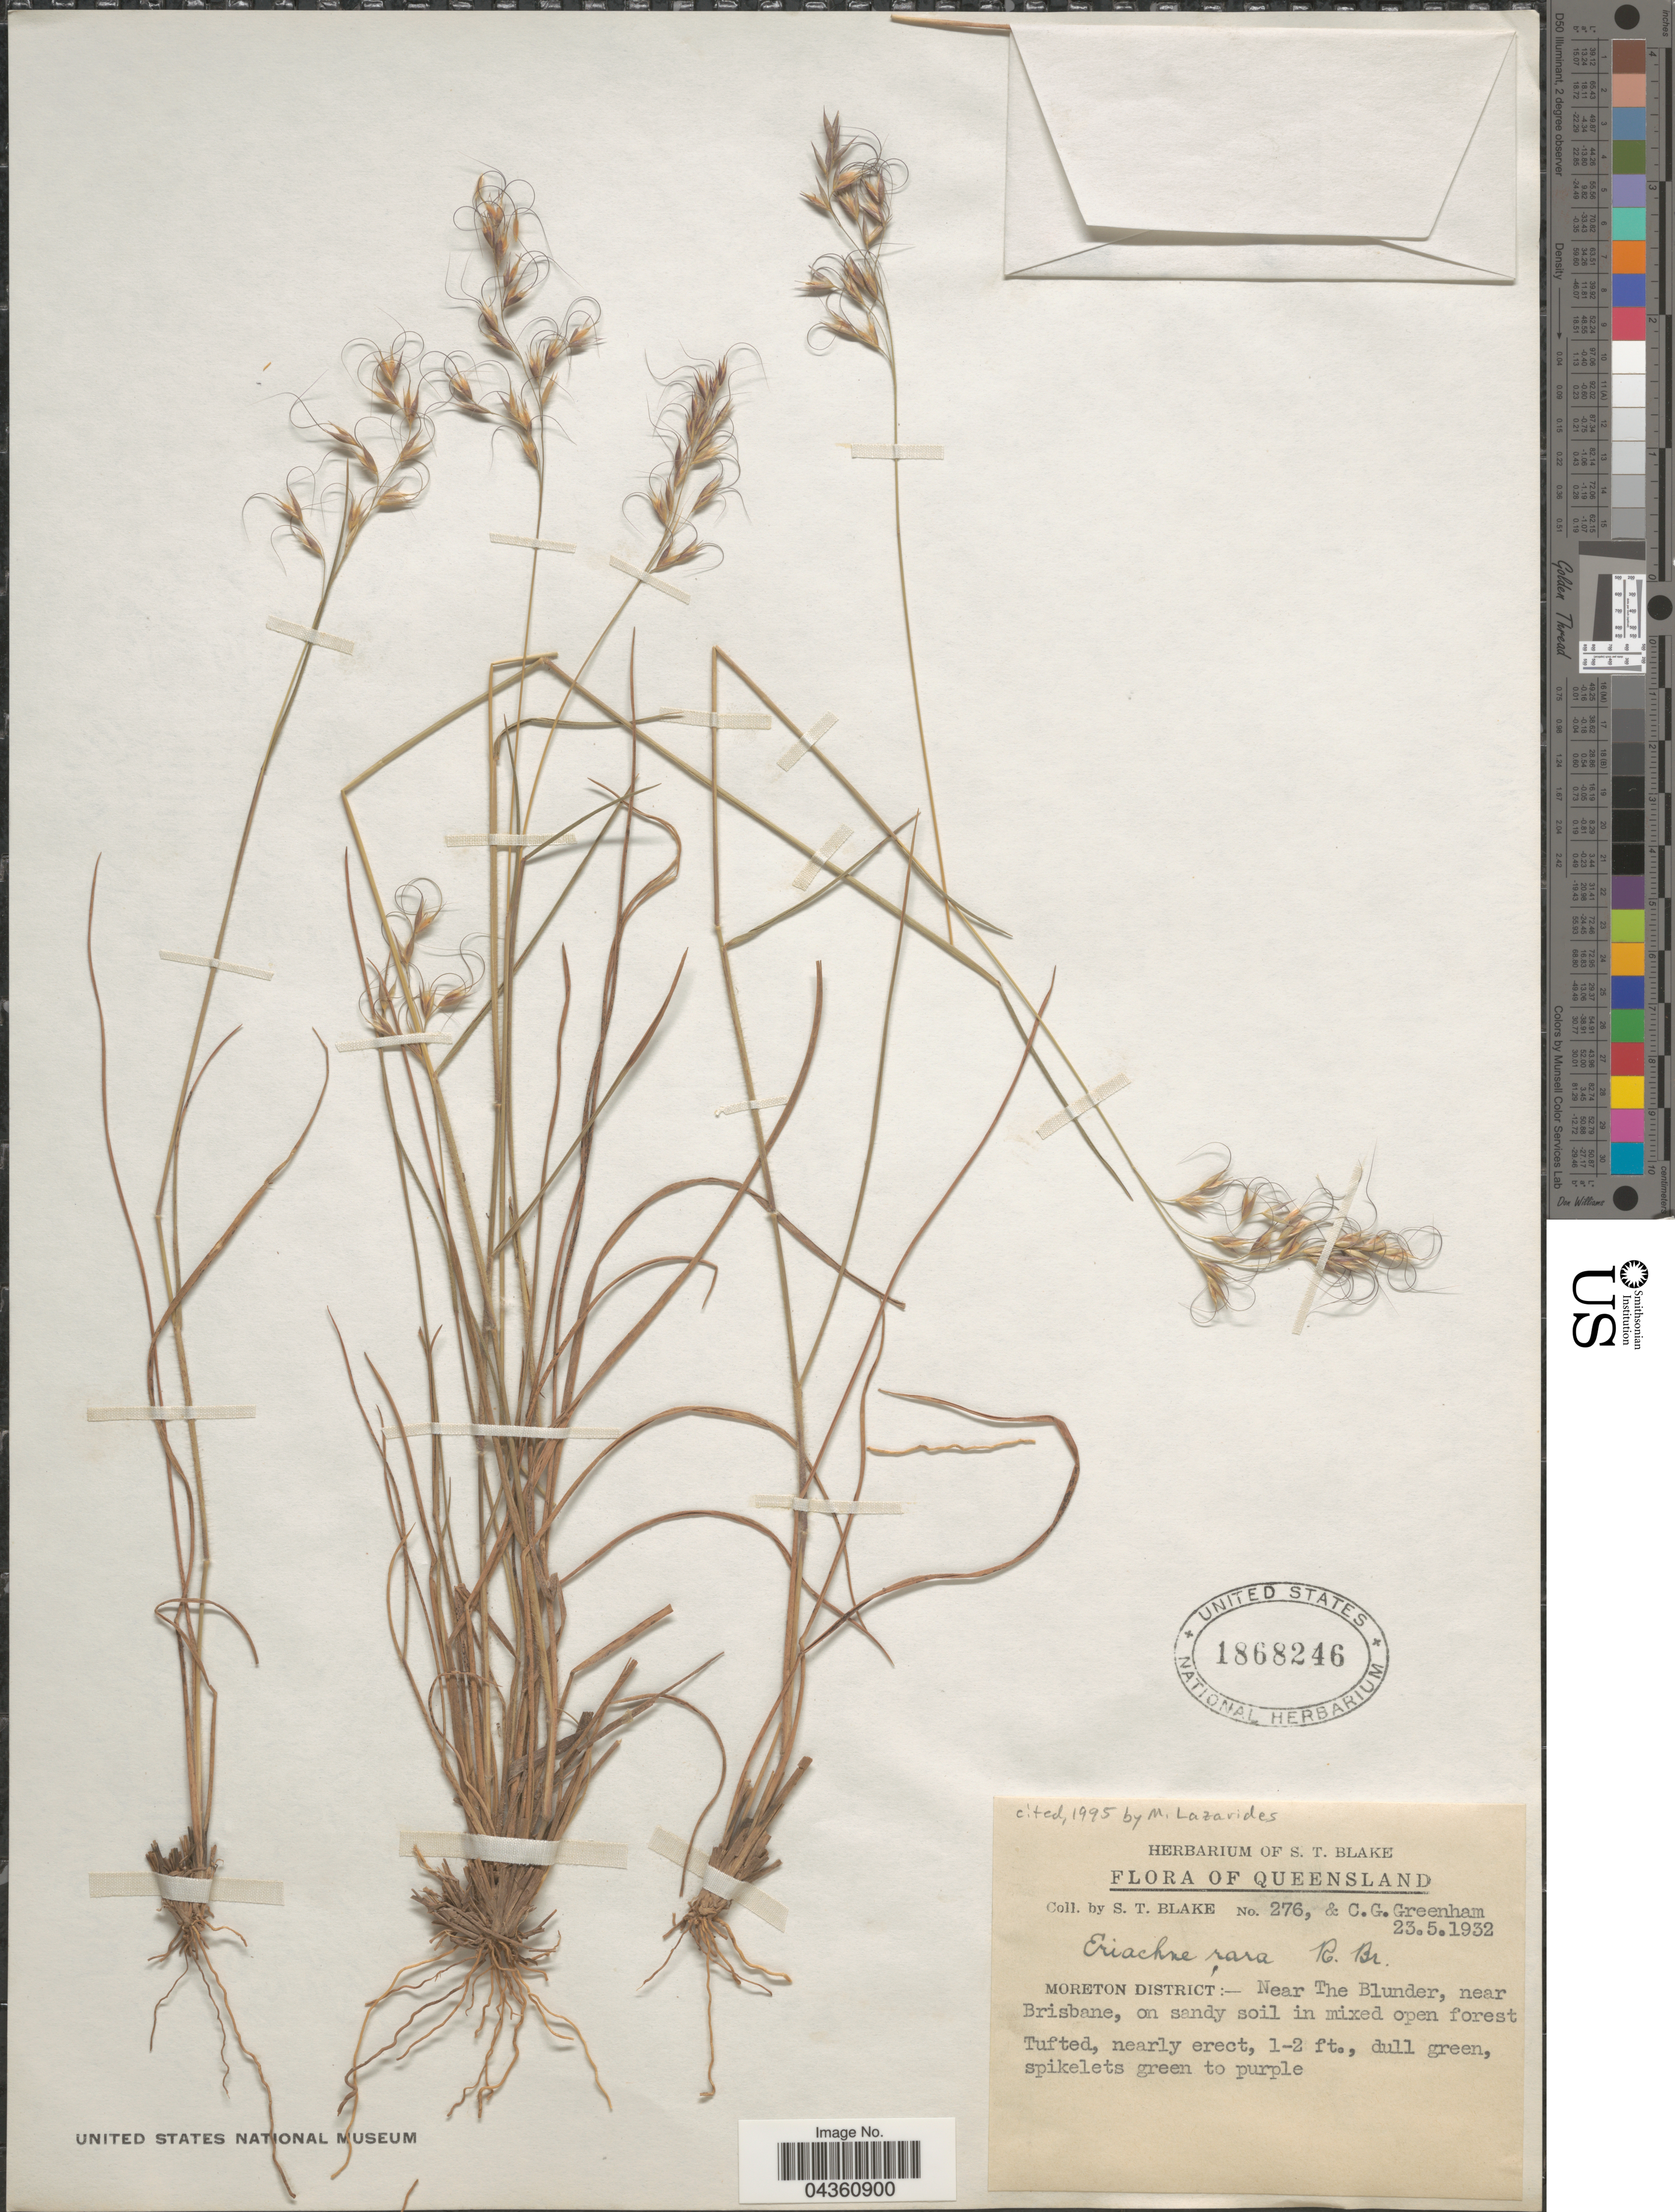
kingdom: Plantae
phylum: Tracheophyta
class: Liliopsida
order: Poales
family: Poaceae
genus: Eriachne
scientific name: Eriachne rara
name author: R. Br.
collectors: S. T. Blake & C. Greenham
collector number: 276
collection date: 1932-05-23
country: Australia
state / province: Queensland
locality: Moreton District:- Near The Blunder, near Brisbane.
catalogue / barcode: US 1868246